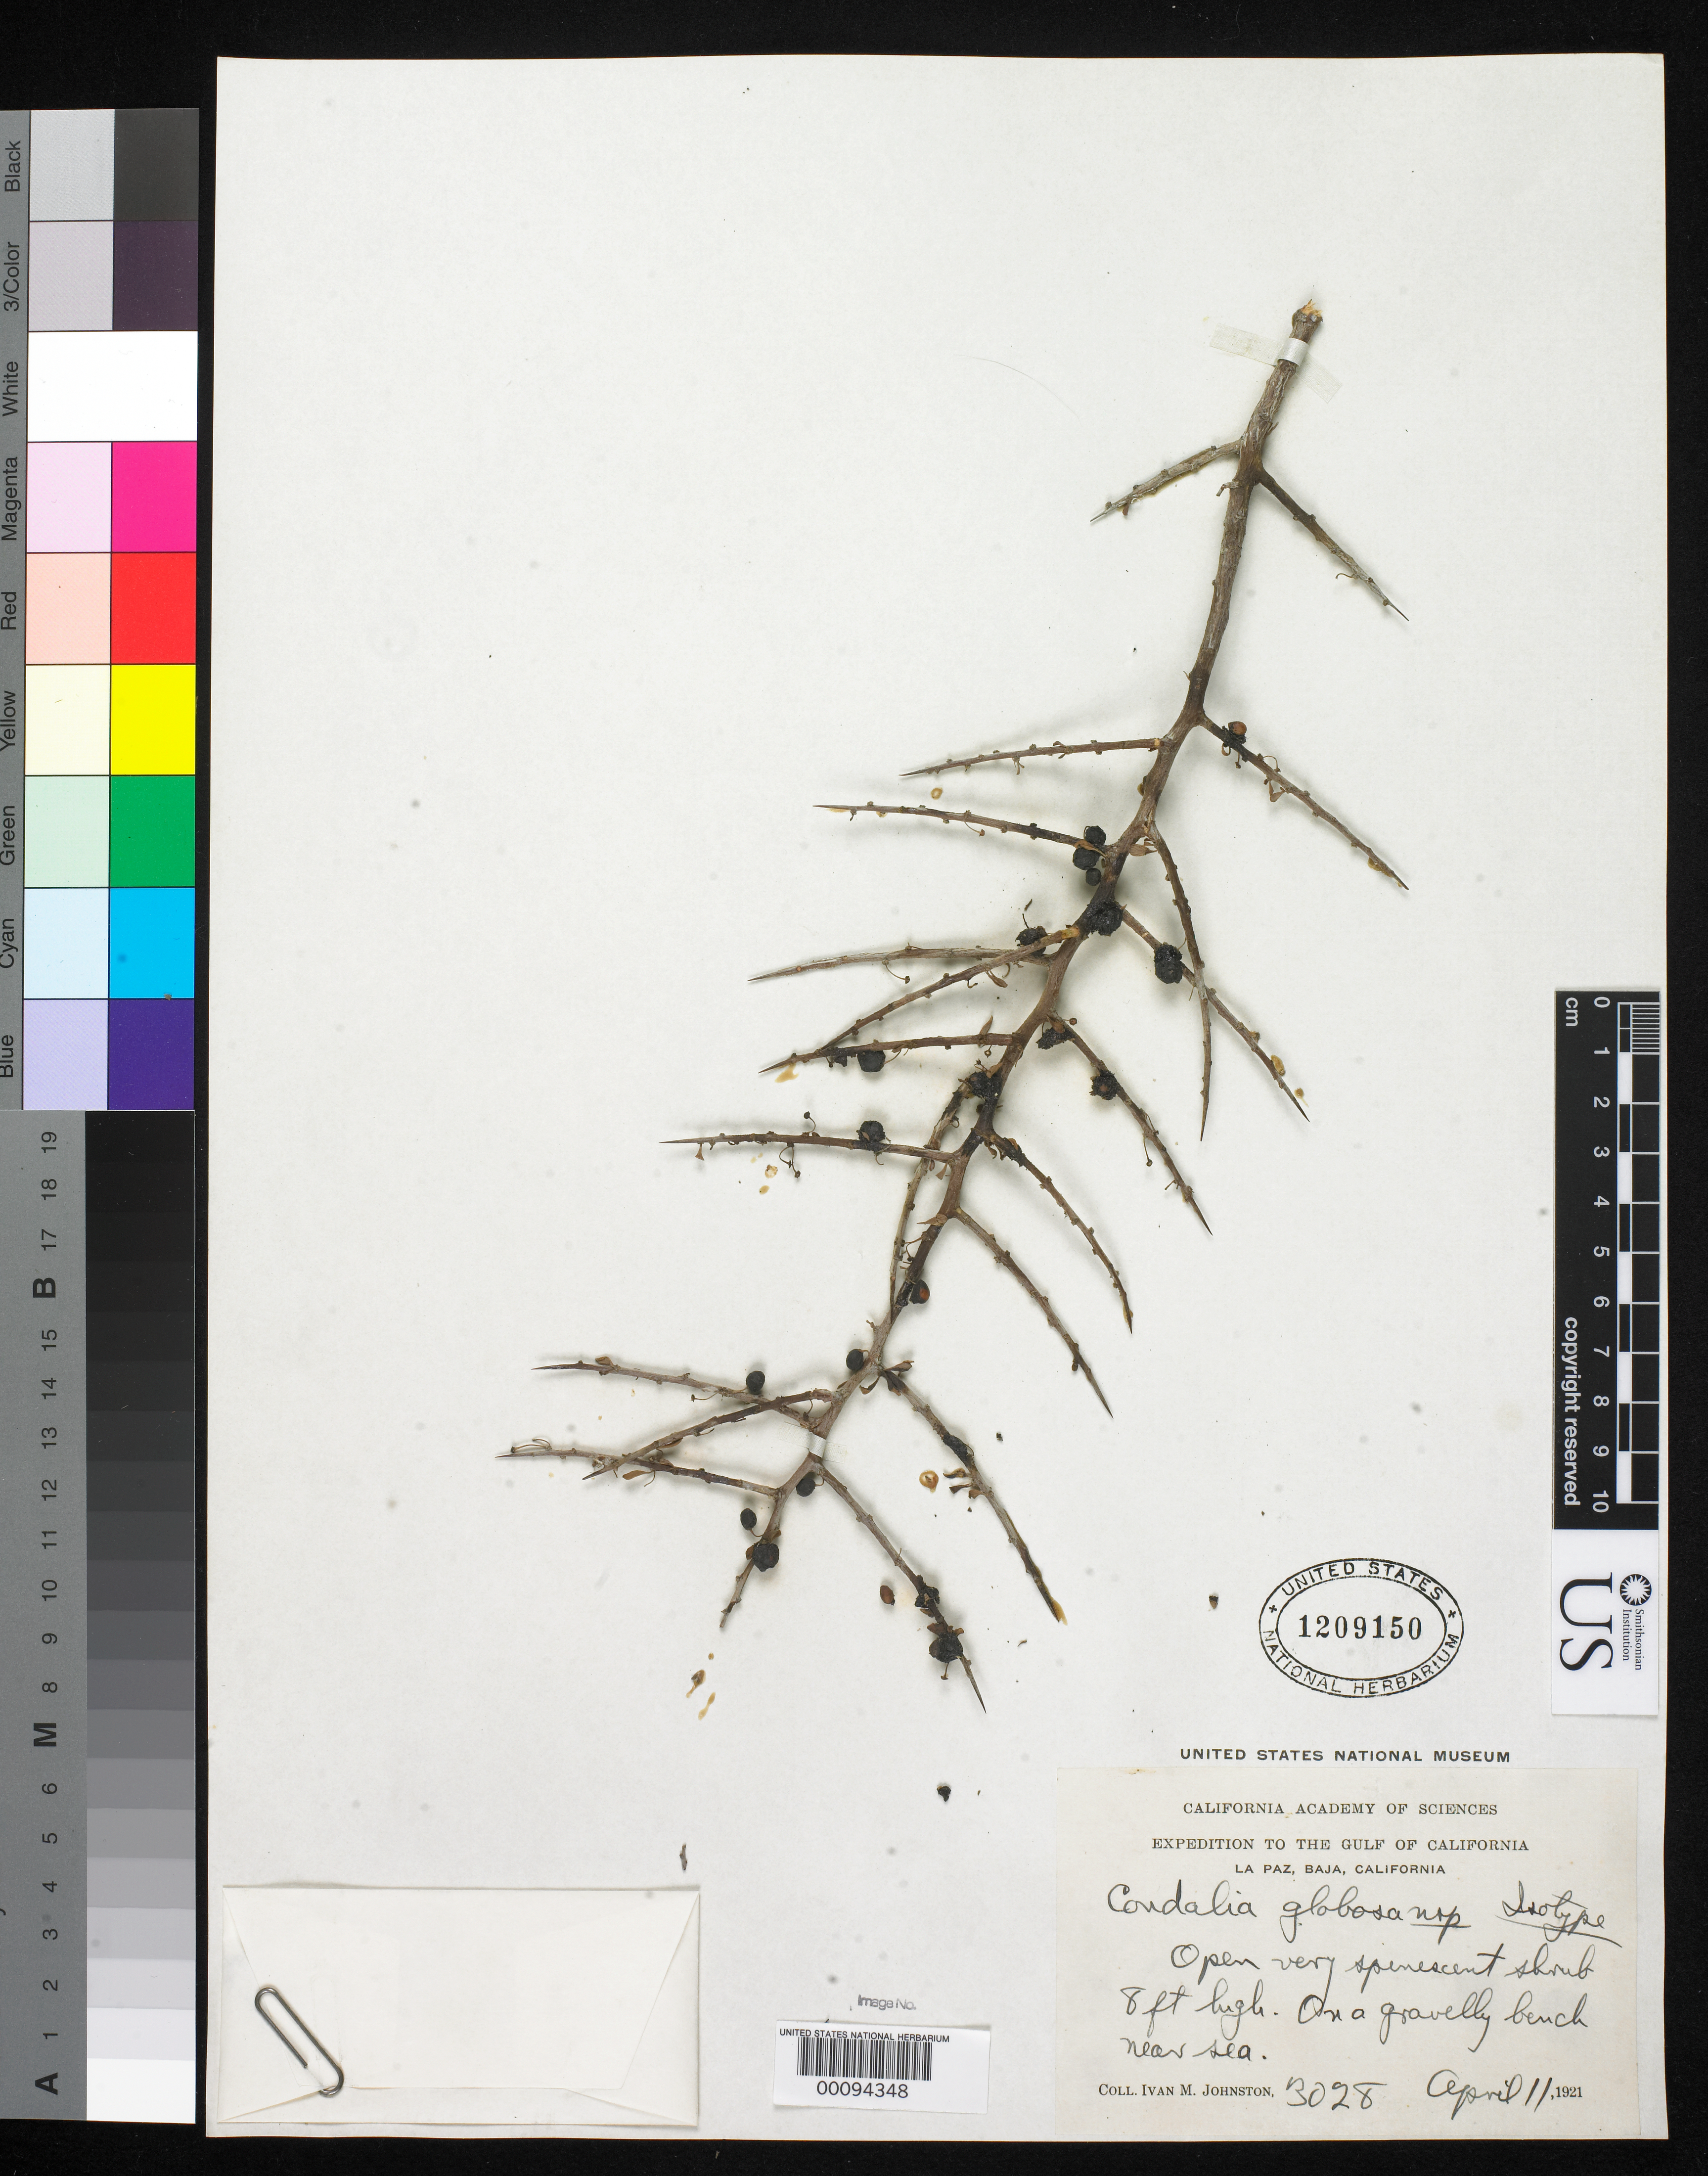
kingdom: Plantae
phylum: Tracheophyta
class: Magnoliopsida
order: Rosales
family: Rhamnaceae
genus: Condalia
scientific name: Condalia globosa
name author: I.M. Johnst.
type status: Isotype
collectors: I.M. Johnston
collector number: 3028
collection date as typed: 11 Apr 1921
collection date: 1921-04-11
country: Mexico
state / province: Baja California Sur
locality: La Paz.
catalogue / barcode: US 1209150